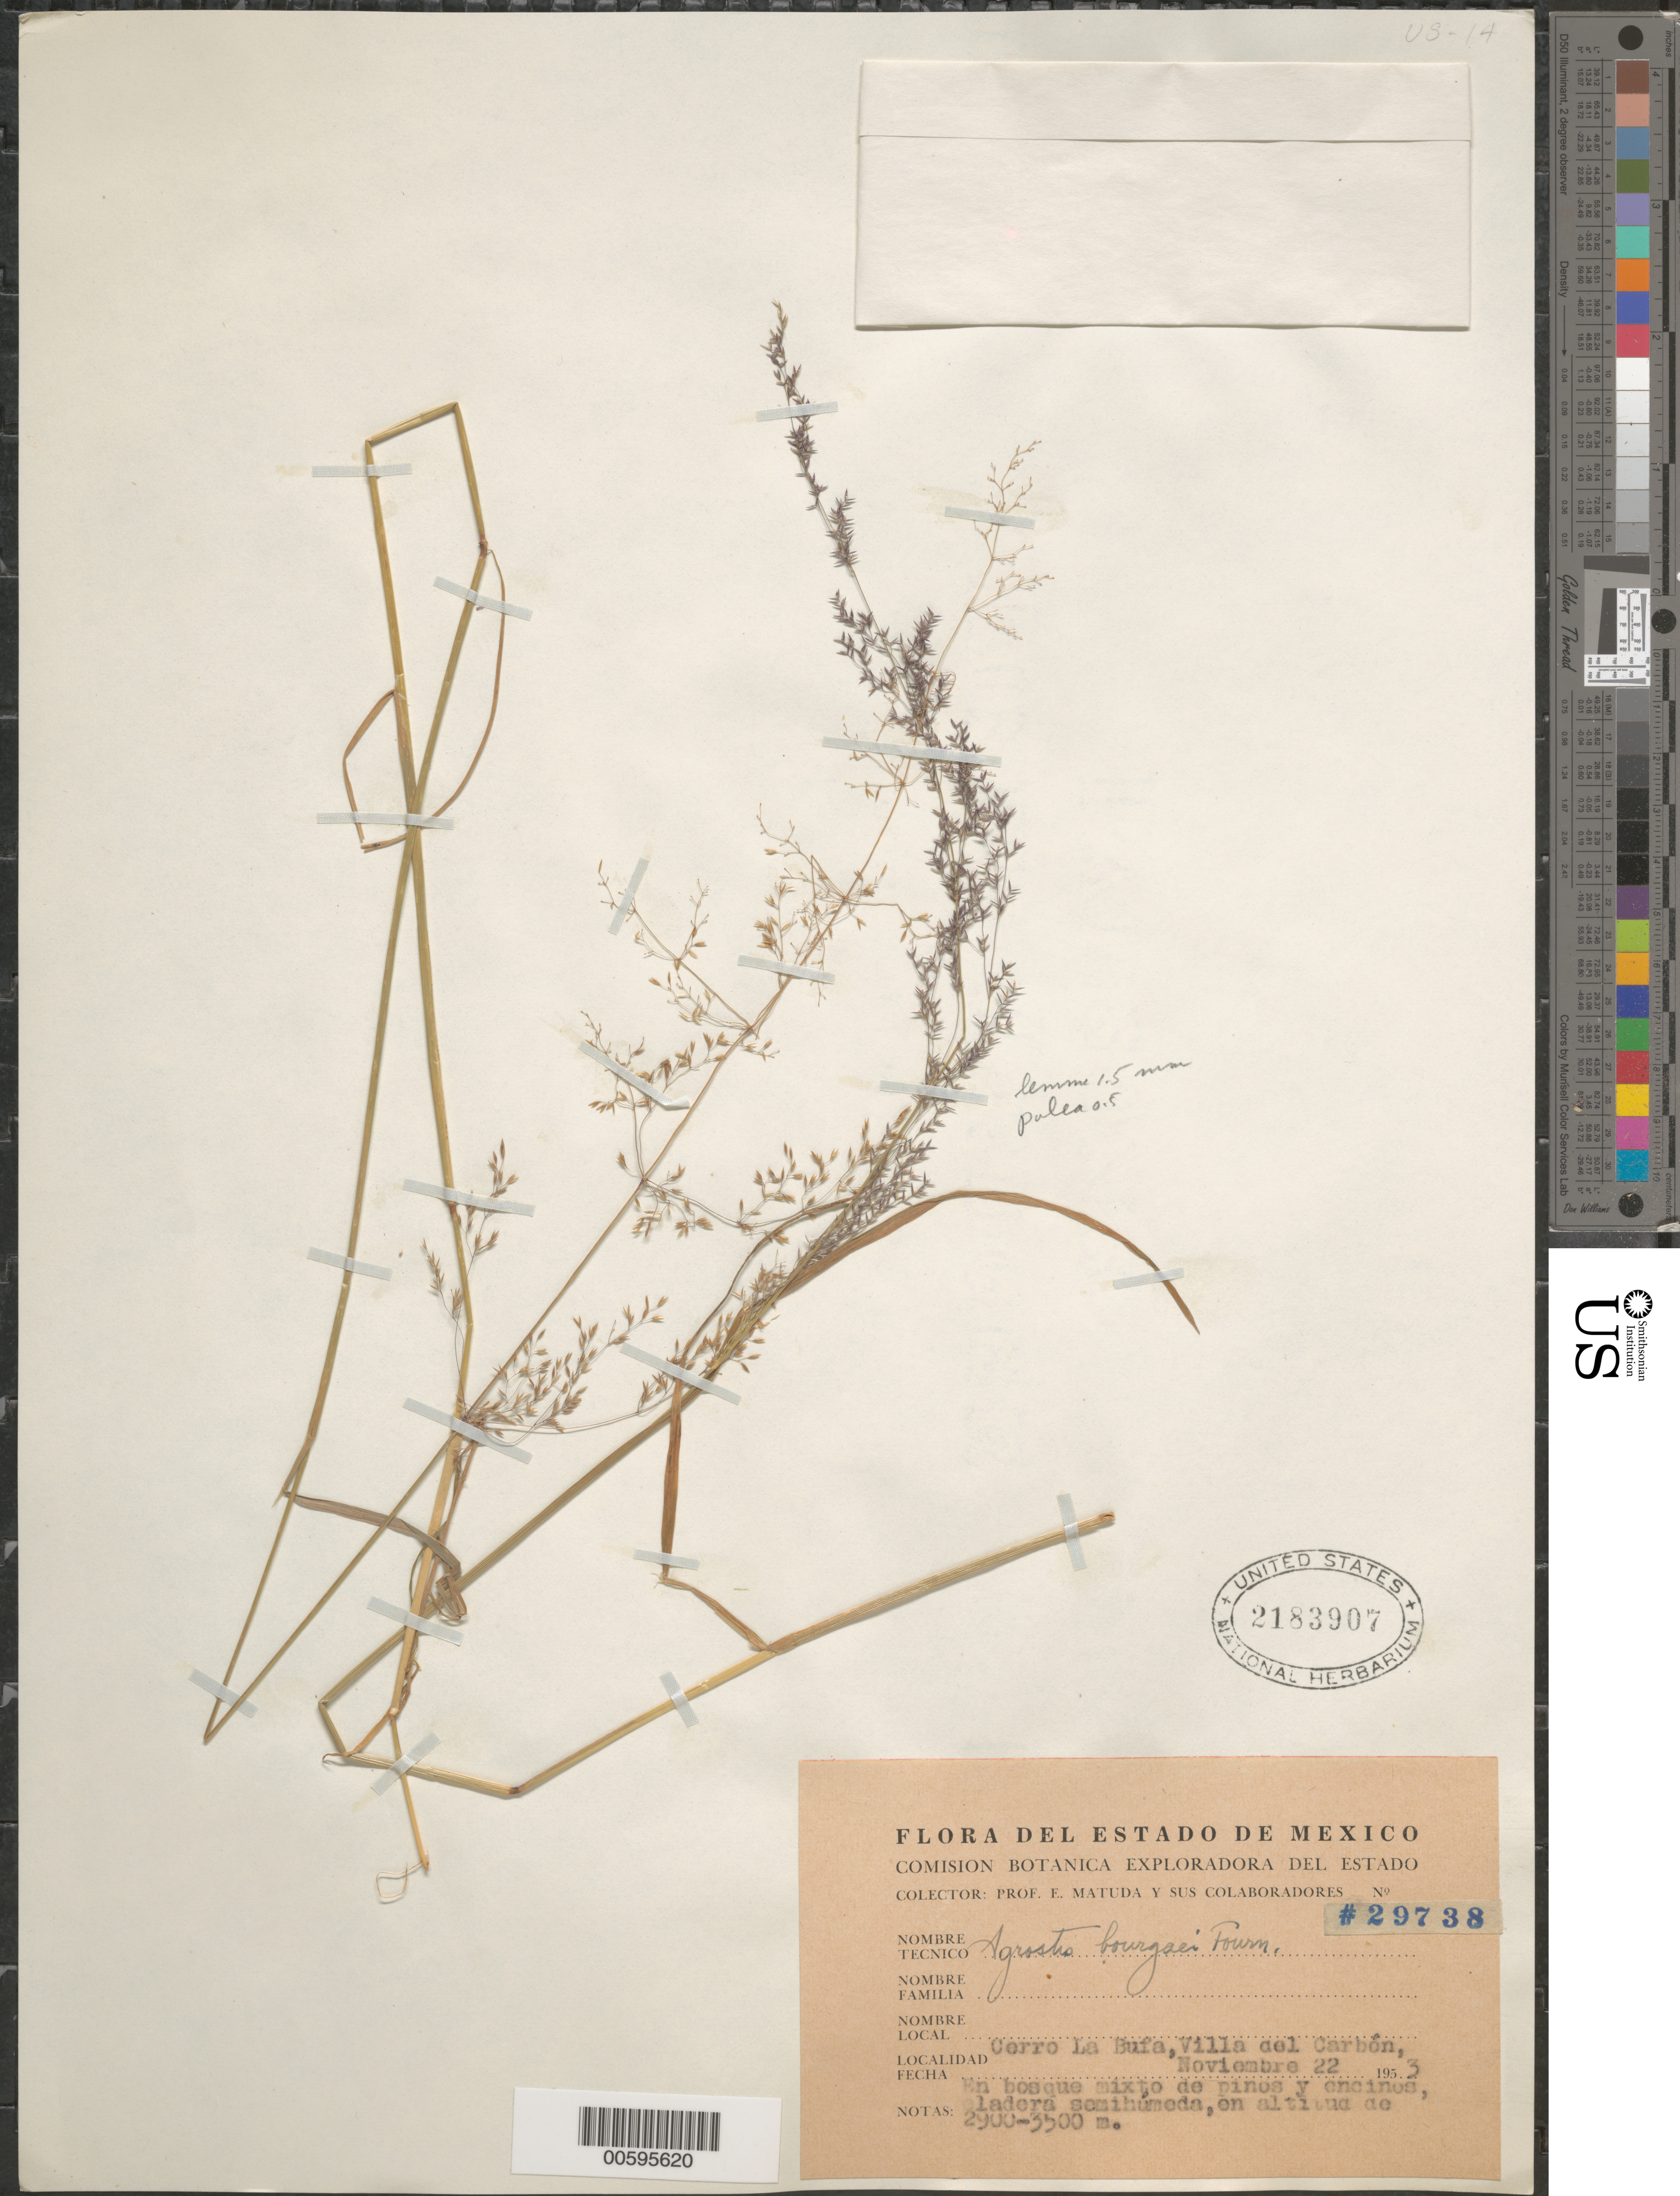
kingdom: Plantae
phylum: Tracheophyta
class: Liliopsida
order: Poales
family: Poaceae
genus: Agrostis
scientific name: Agrostis bourgaei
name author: E. Fourn.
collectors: E. Matuda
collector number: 29738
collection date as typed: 22 Nov 1953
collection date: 1953-11-22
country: Mexico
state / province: México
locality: Cerro La Bufa, Villa del Carb=n.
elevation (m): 2900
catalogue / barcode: US 2183907